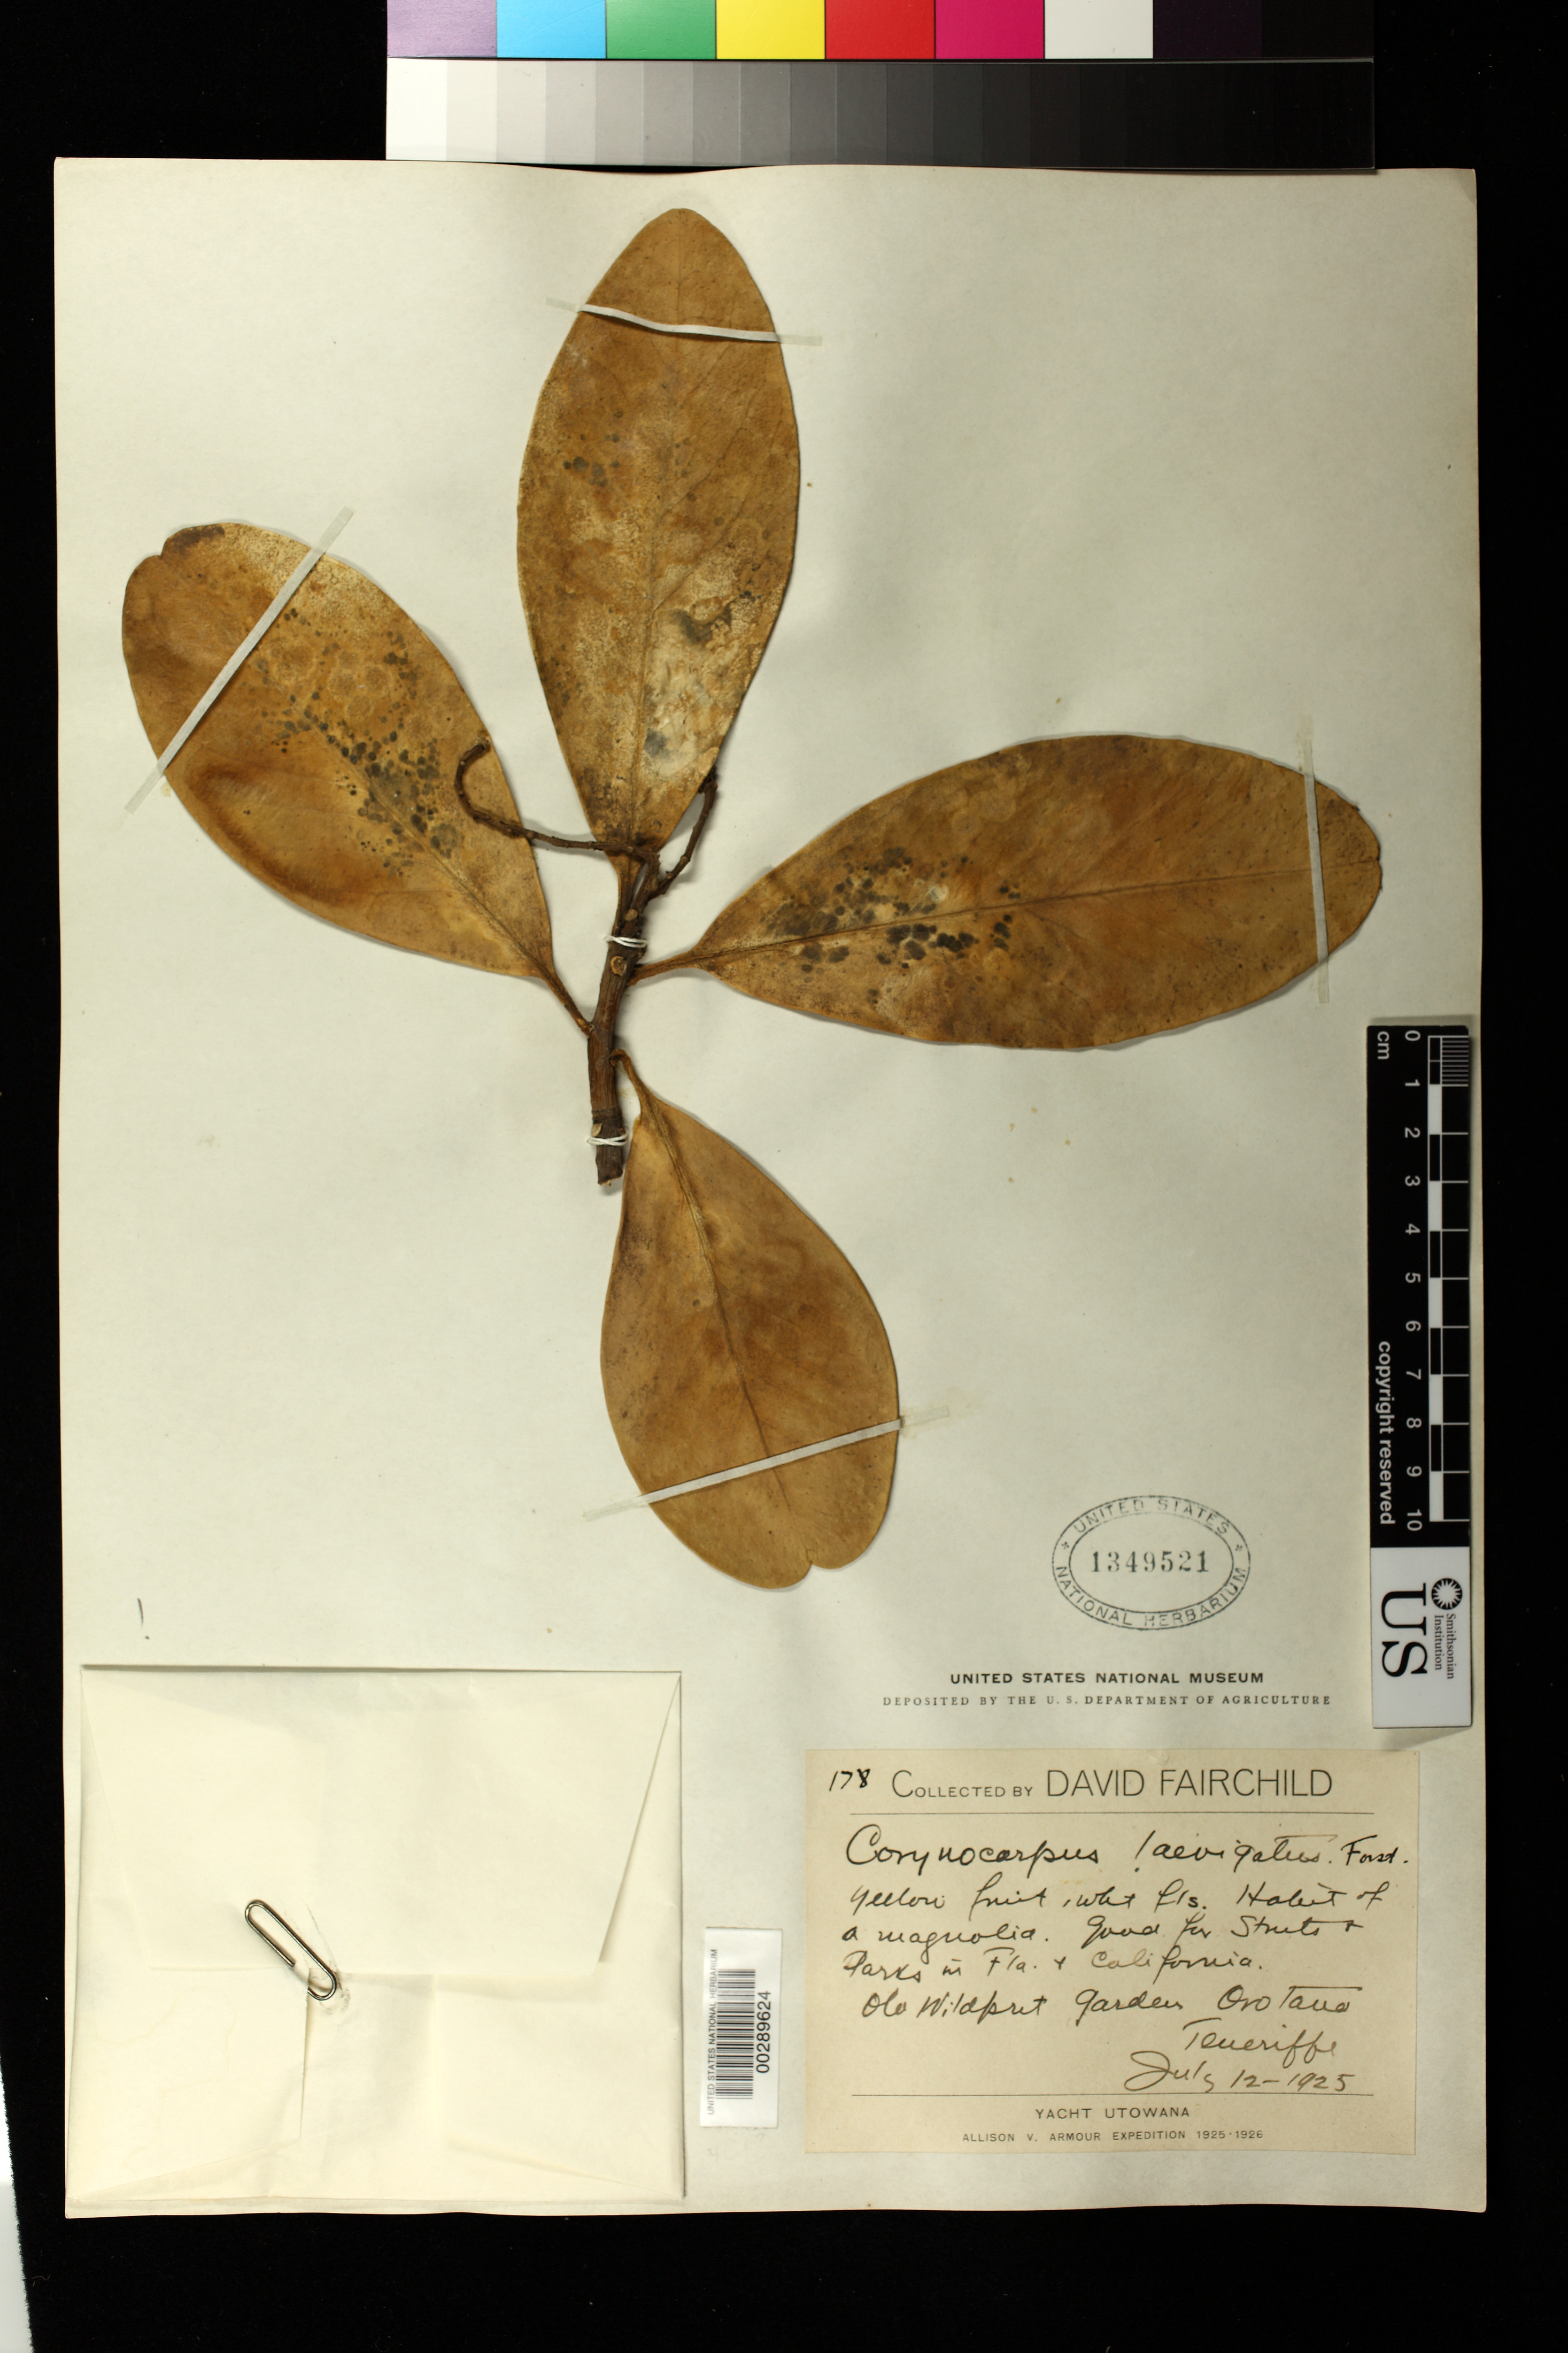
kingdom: Plantae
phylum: Tracheophyta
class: Magnoliopsida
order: Cucurbitales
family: Corynocarpaceae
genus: Corynocarpus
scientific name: Corynocarpus laevigatus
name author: J.R. Forst. & G. Forst.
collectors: D. Fairchild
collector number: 178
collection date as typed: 12 Jul 1925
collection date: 1925-07-12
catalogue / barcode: US 1349521